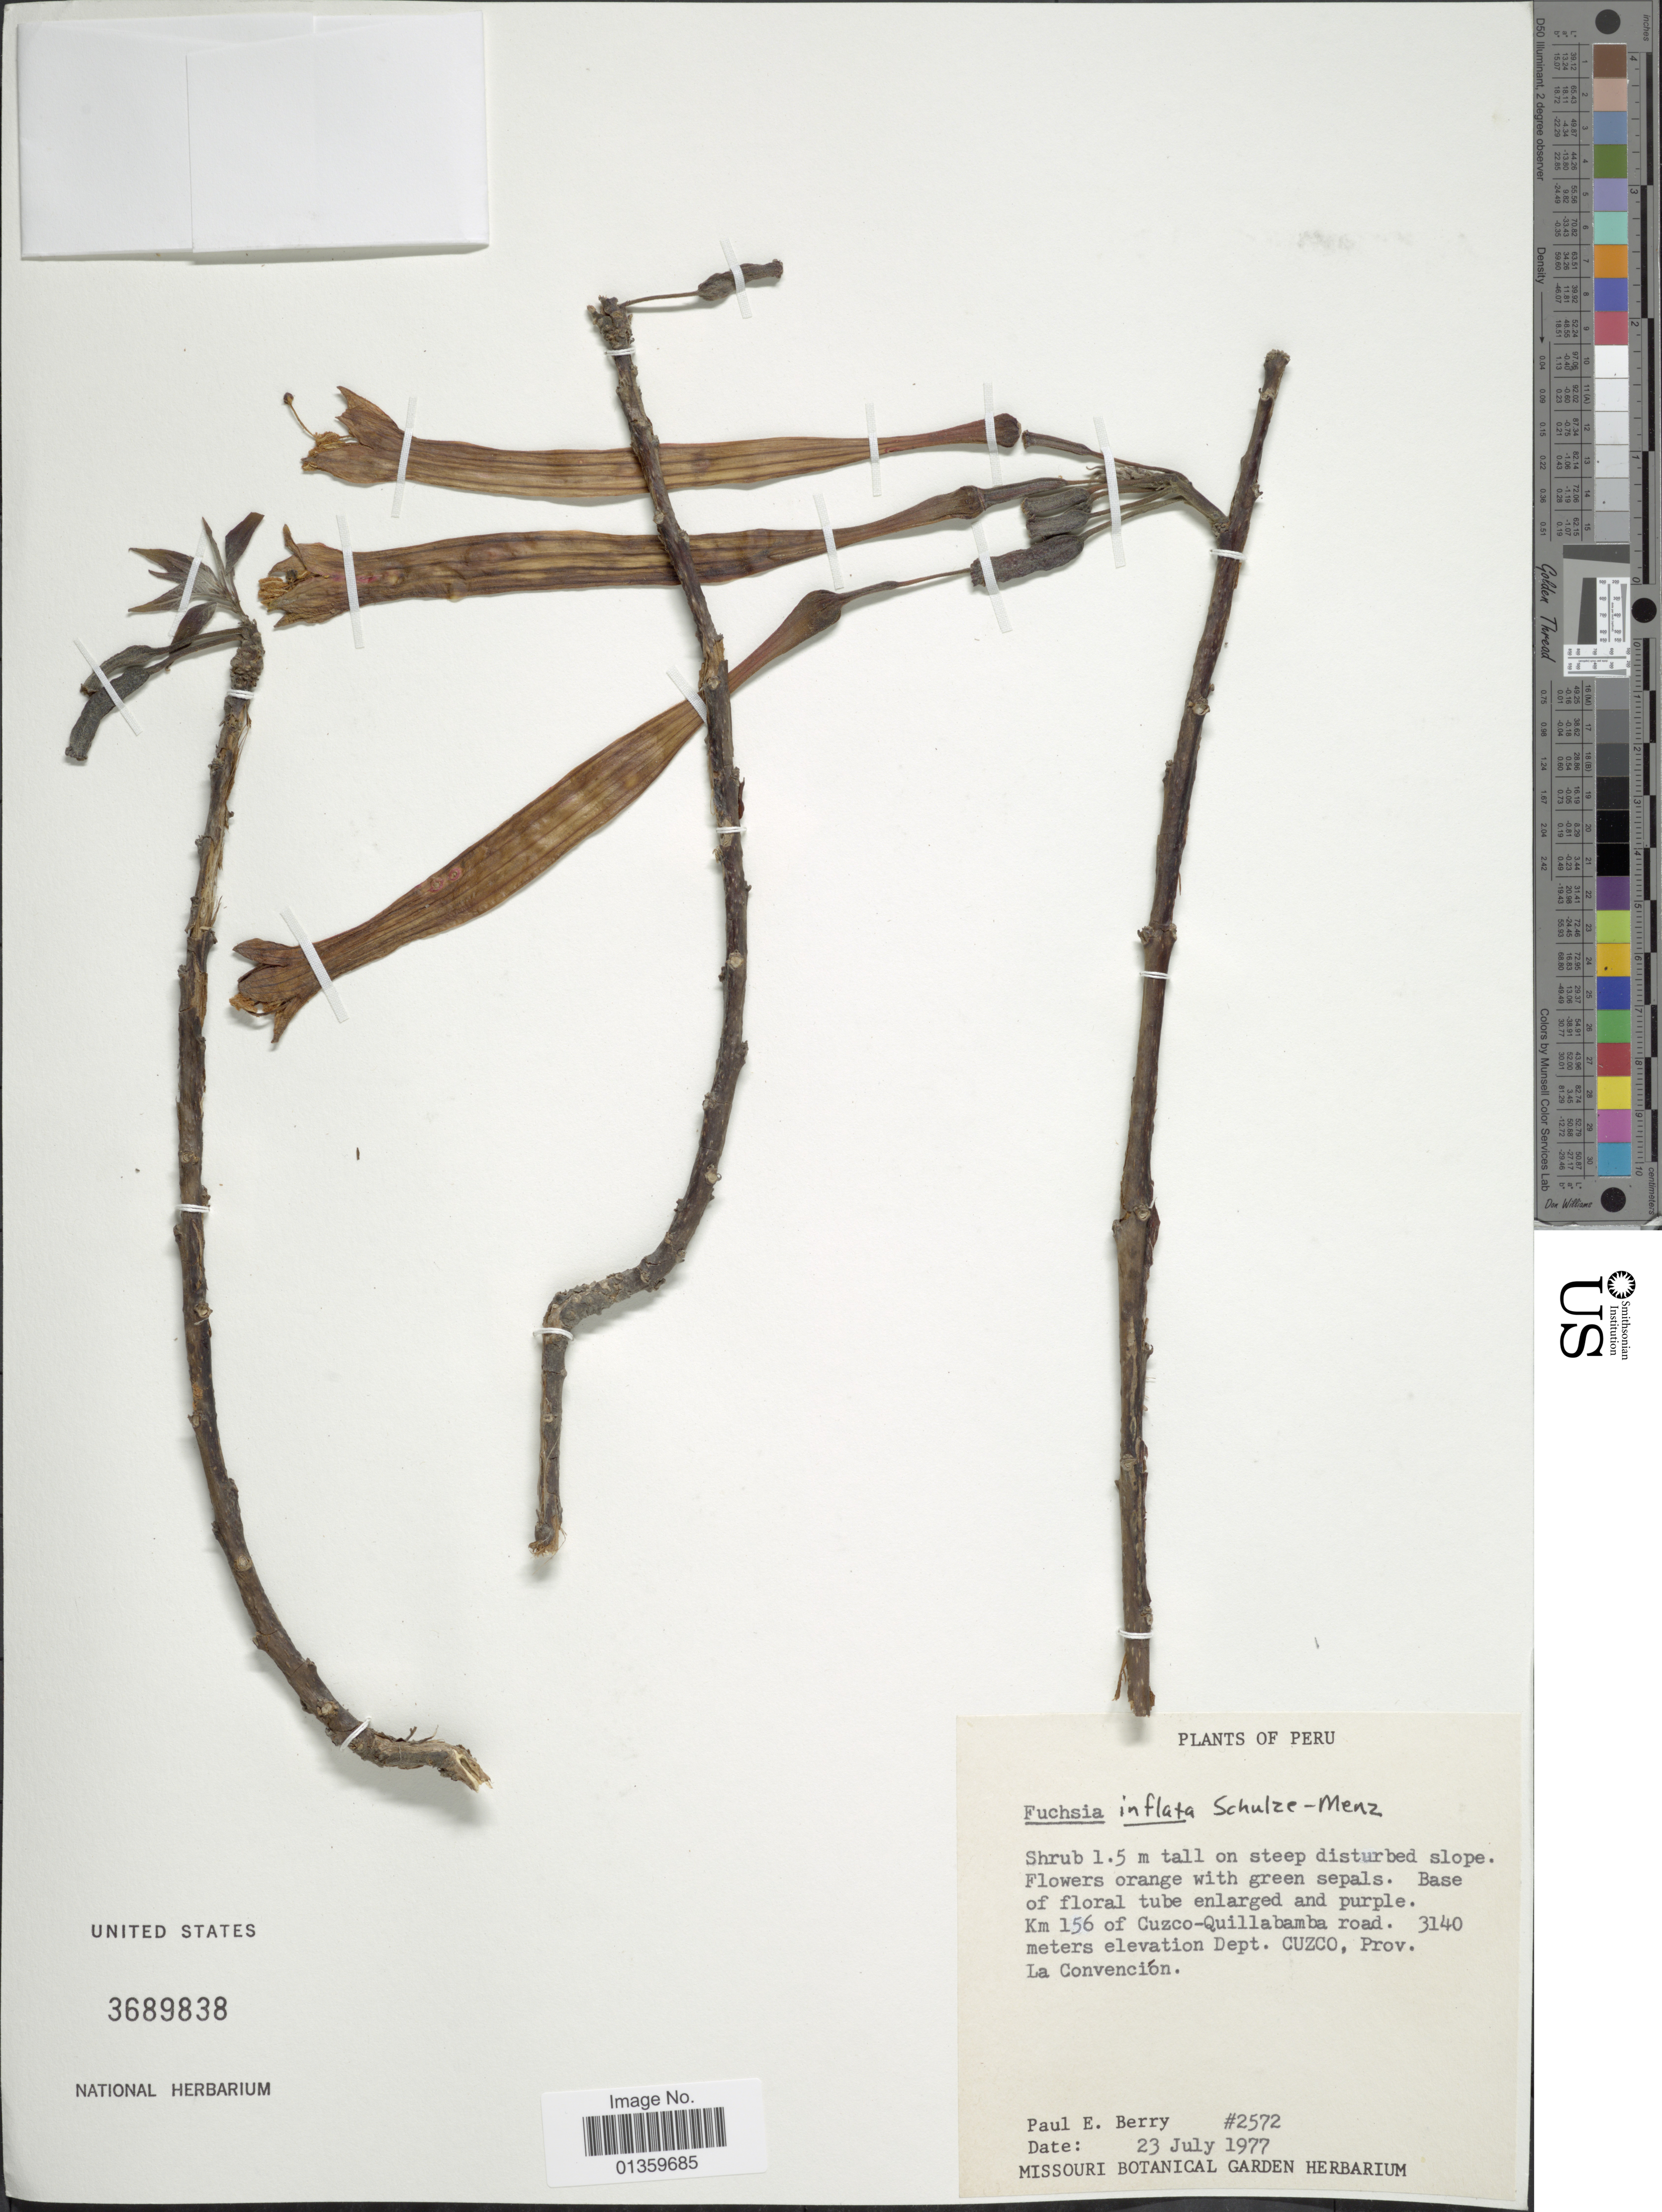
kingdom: Plantae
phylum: Tracheophyta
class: Magnoliopsida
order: Myrtales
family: Onagraceae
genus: Fuchsia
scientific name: Fuchsia inflata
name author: Schulze-Menz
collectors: P. E. Berry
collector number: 2572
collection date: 1977-07-23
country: Peru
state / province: Cusco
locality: Km 156 of Cuzco-Quillabamba road. Prov. La Convención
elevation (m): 3140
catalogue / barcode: US 3689838